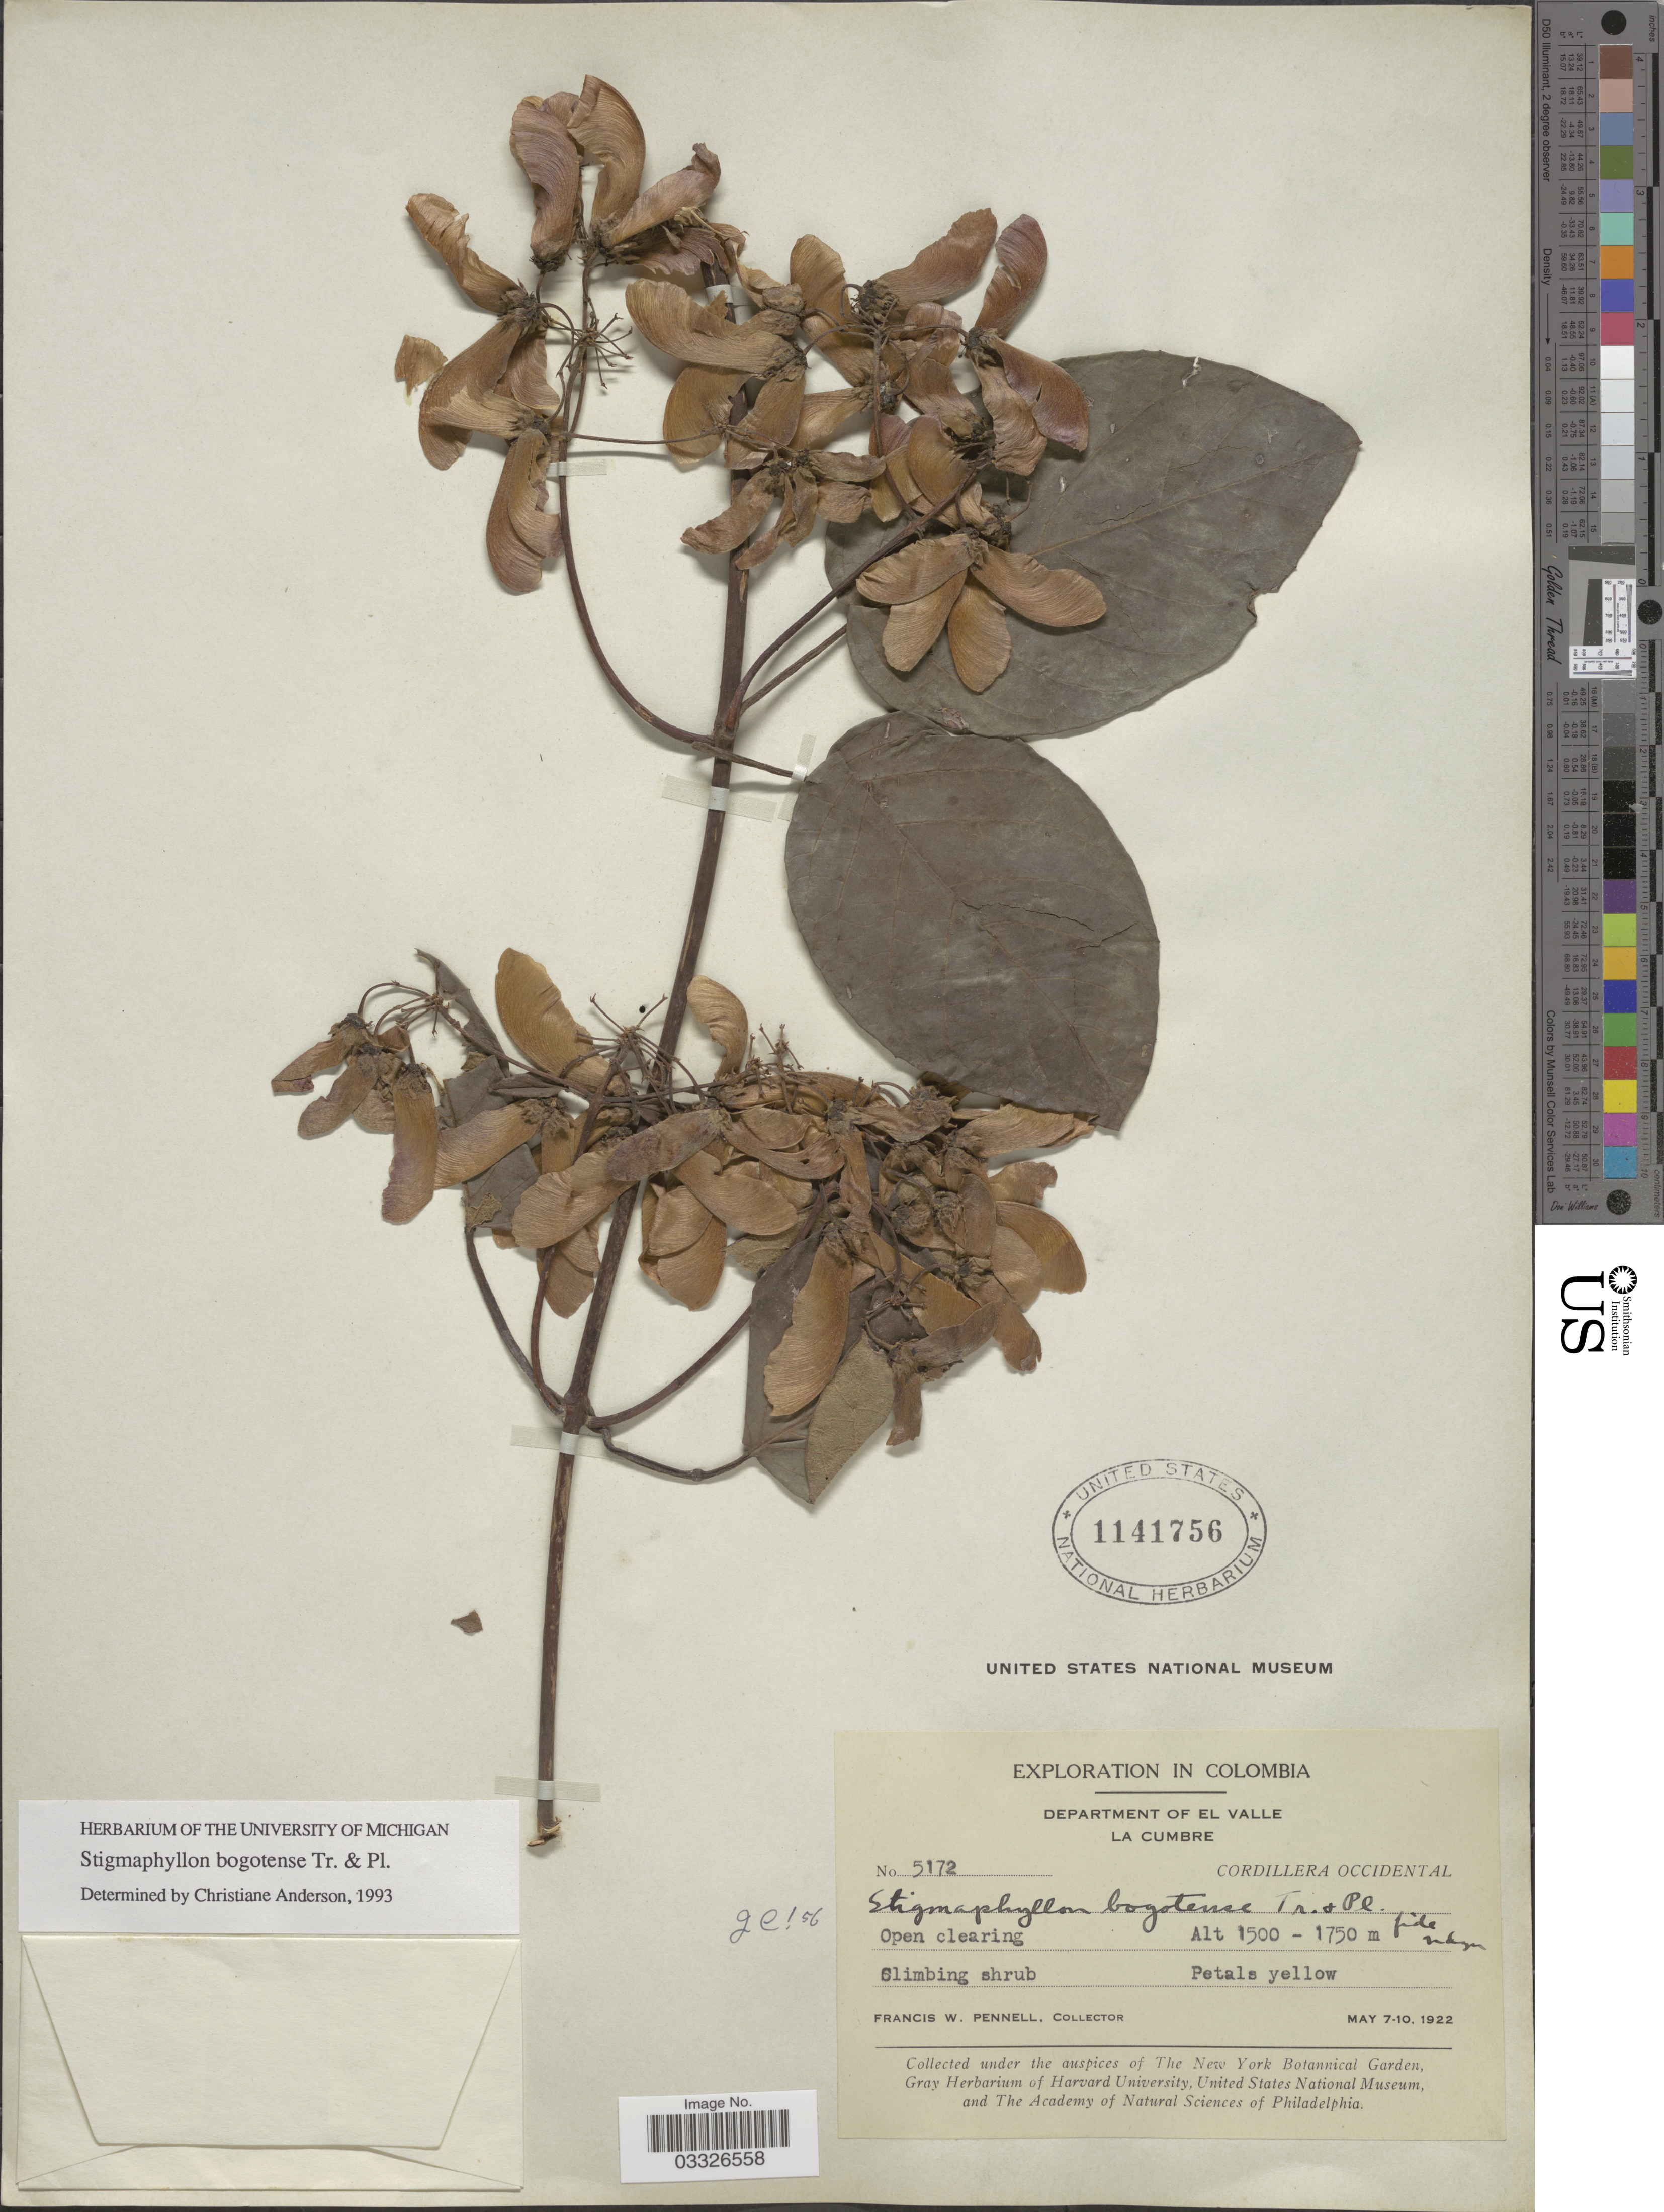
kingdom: Plantae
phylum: Tracheophyta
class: Magnoliopsida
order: Malpighiales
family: Malpighiaceae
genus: Stigmaphyllon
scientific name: Stigmaphyllon bogotense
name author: Triana & Planch.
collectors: F. W. Pennell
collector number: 5172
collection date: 1922-05-07/1922-05-10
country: Colombia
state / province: Valle del Cauca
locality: Department of El Valle. La Cumbre. Cordillera Occidental.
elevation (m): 1500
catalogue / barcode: US 1141756